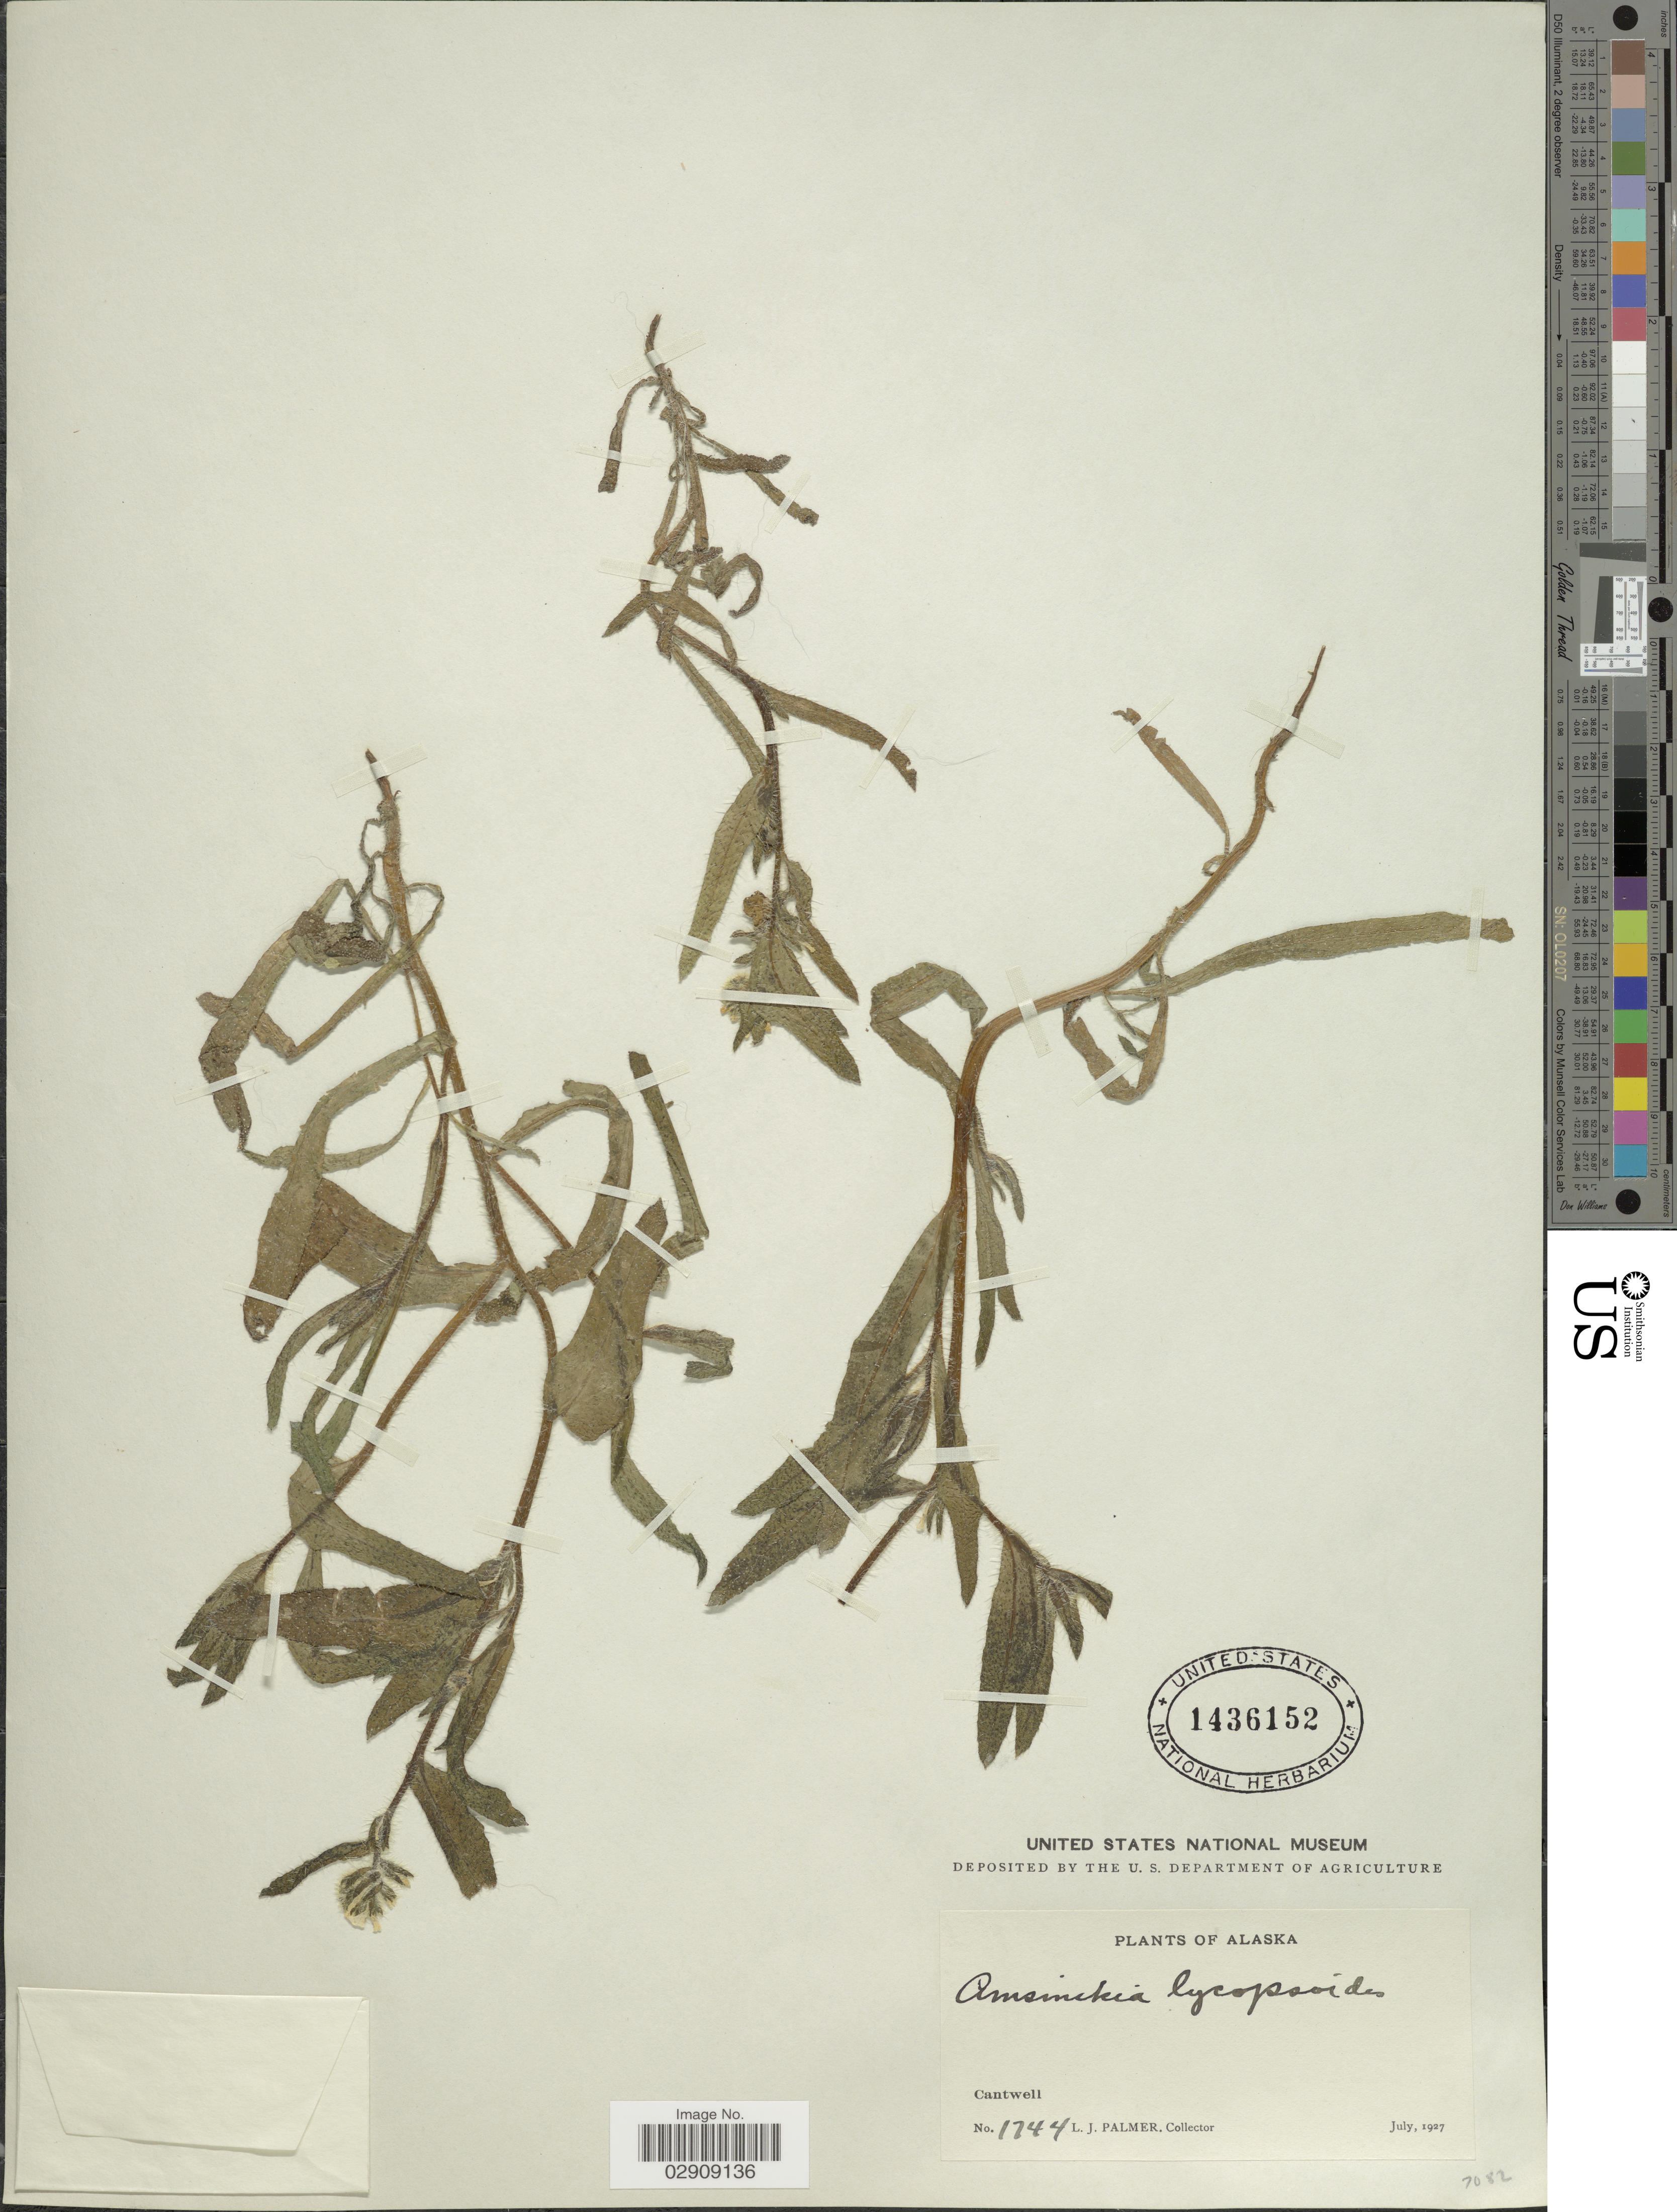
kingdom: Plantae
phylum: Tracheophyta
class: Magnoliopsida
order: Boraginales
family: Boraginaceae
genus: Amsinckia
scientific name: Amsinckia lycopsoides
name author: Lehm.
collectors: L. J. Palmer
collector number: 1744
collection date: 1927-07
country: United States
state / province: Alaska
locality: Cantwell.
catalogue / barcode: US 1436152